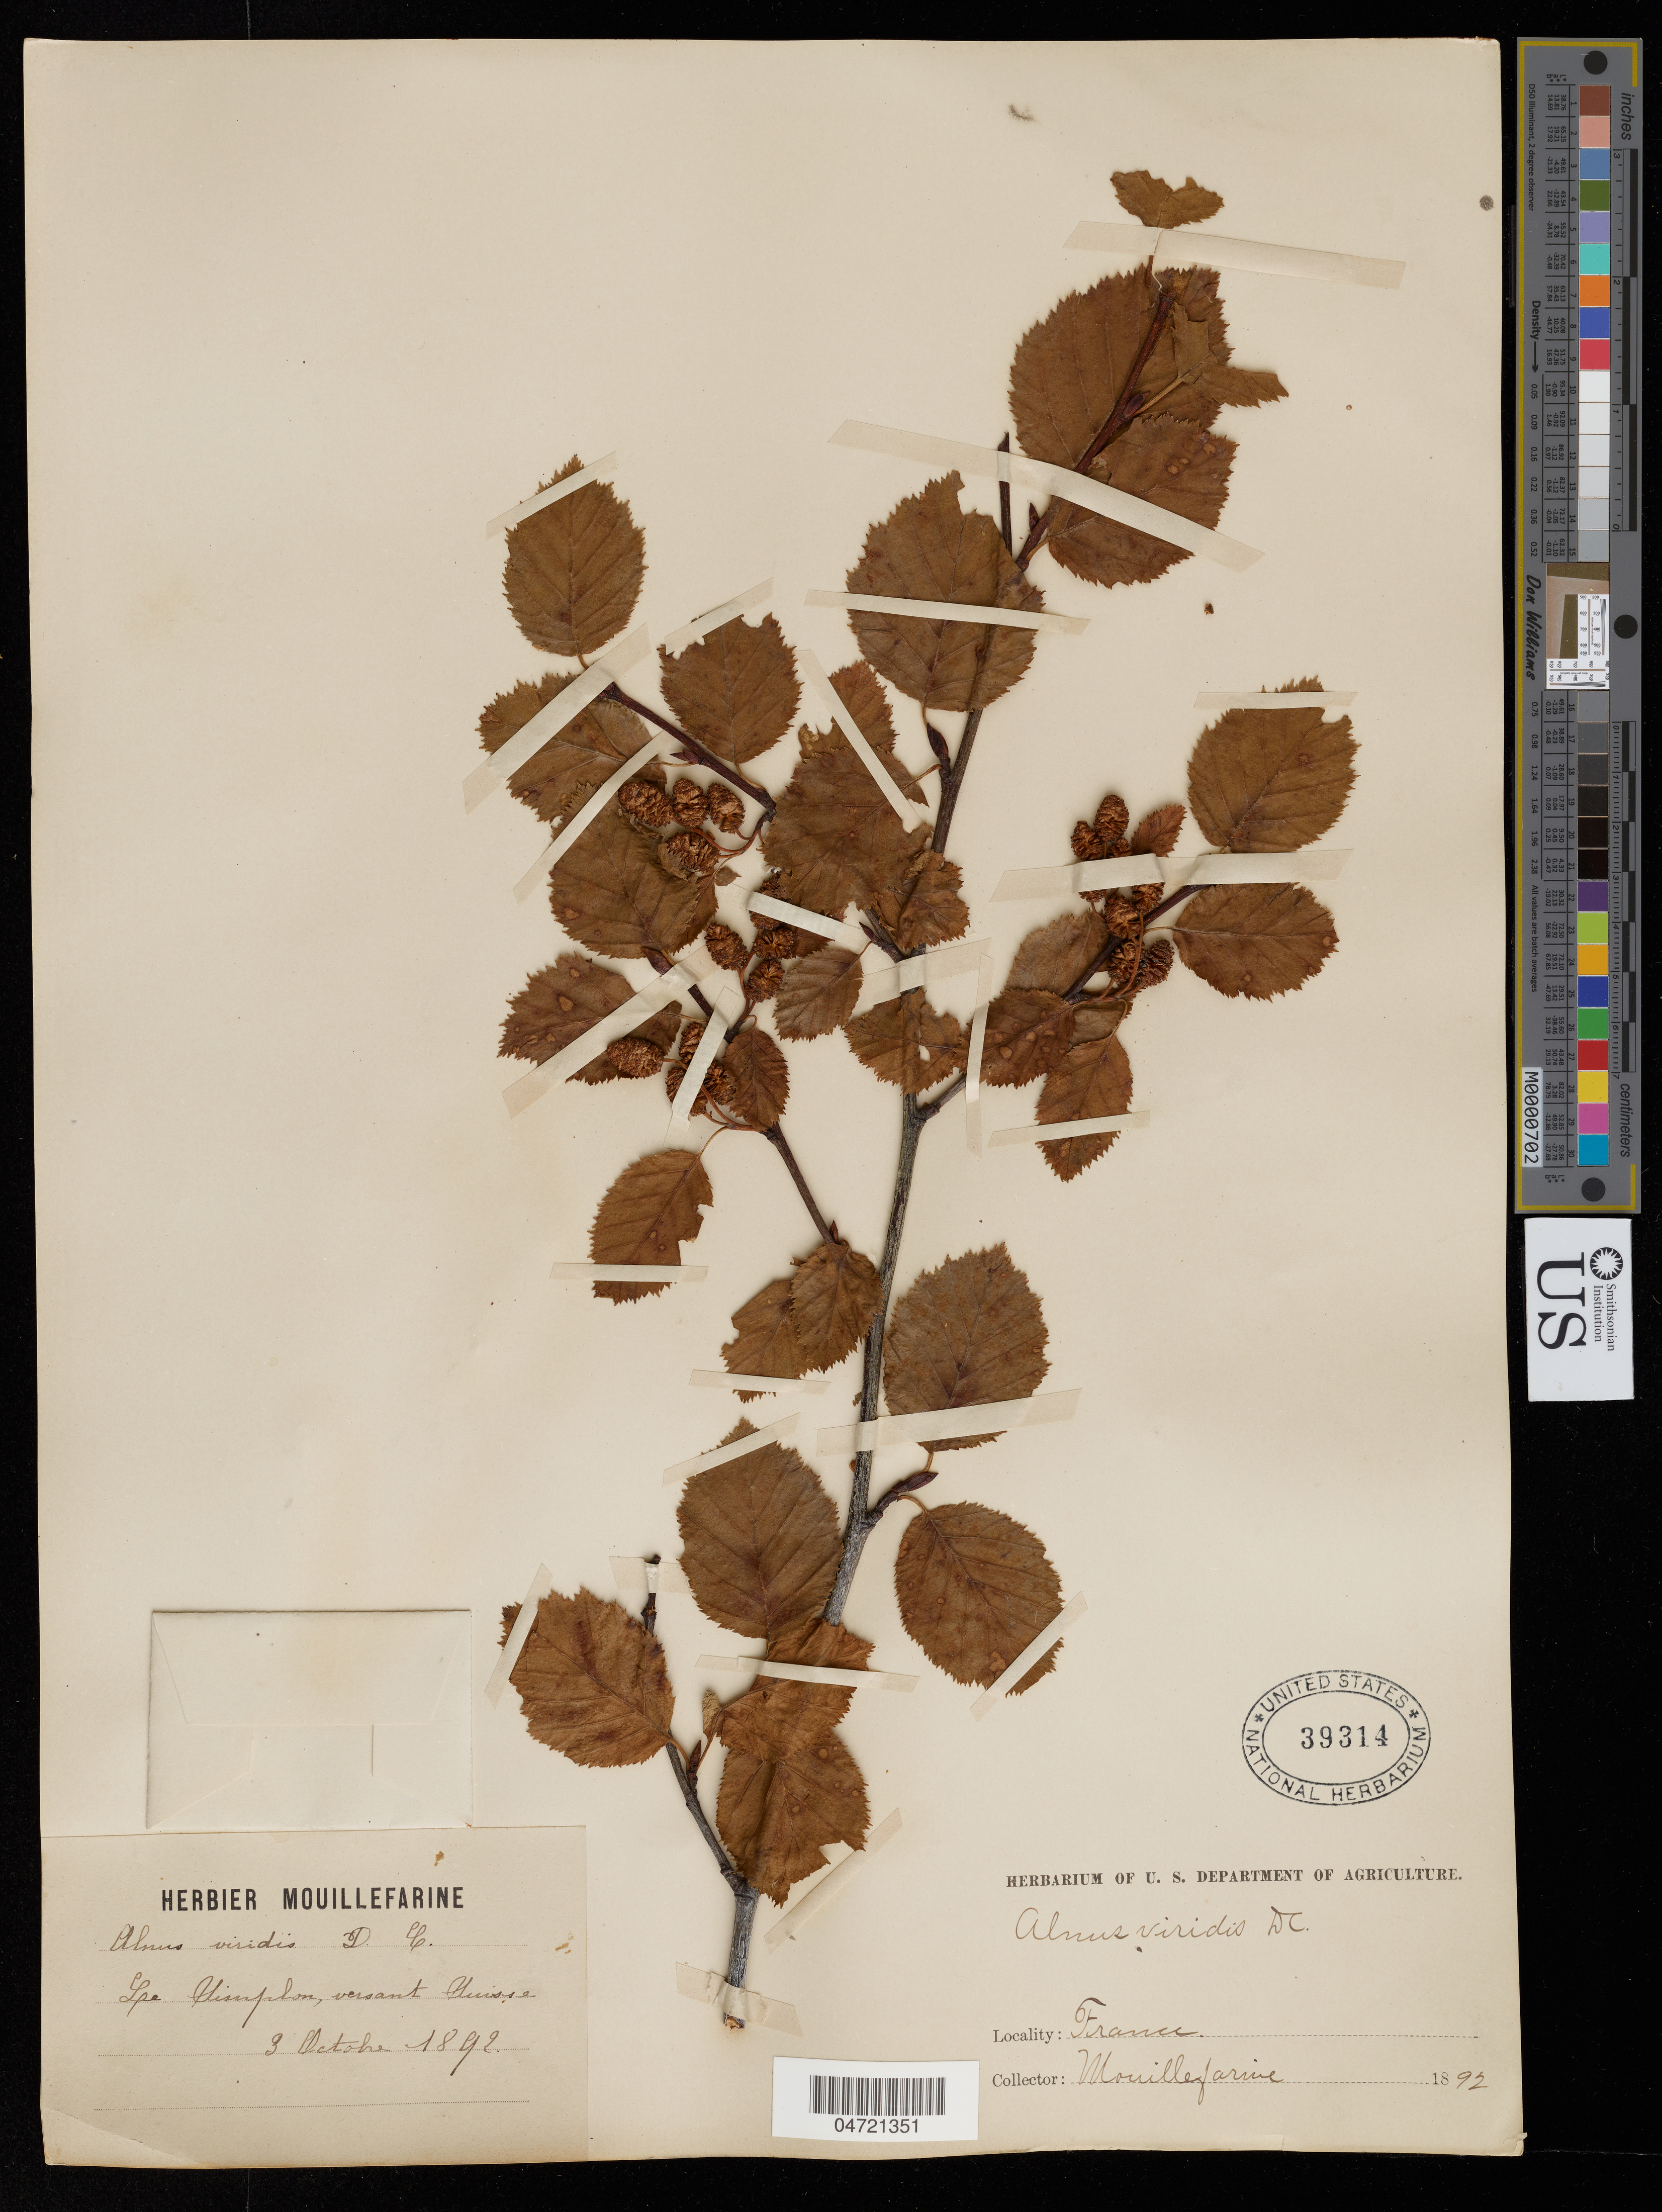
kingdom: Plantae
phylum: Tracheophyta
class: Magnoliopsida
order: Fagales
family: Betulaceae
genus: Alnus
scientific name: Alnus viridis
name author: (Chaix) DC.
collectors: A. Mouillefarine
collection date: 1892-10-03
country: France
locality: Village du Simpson, Suisse, canton de Tessin.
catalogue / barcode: US 39314